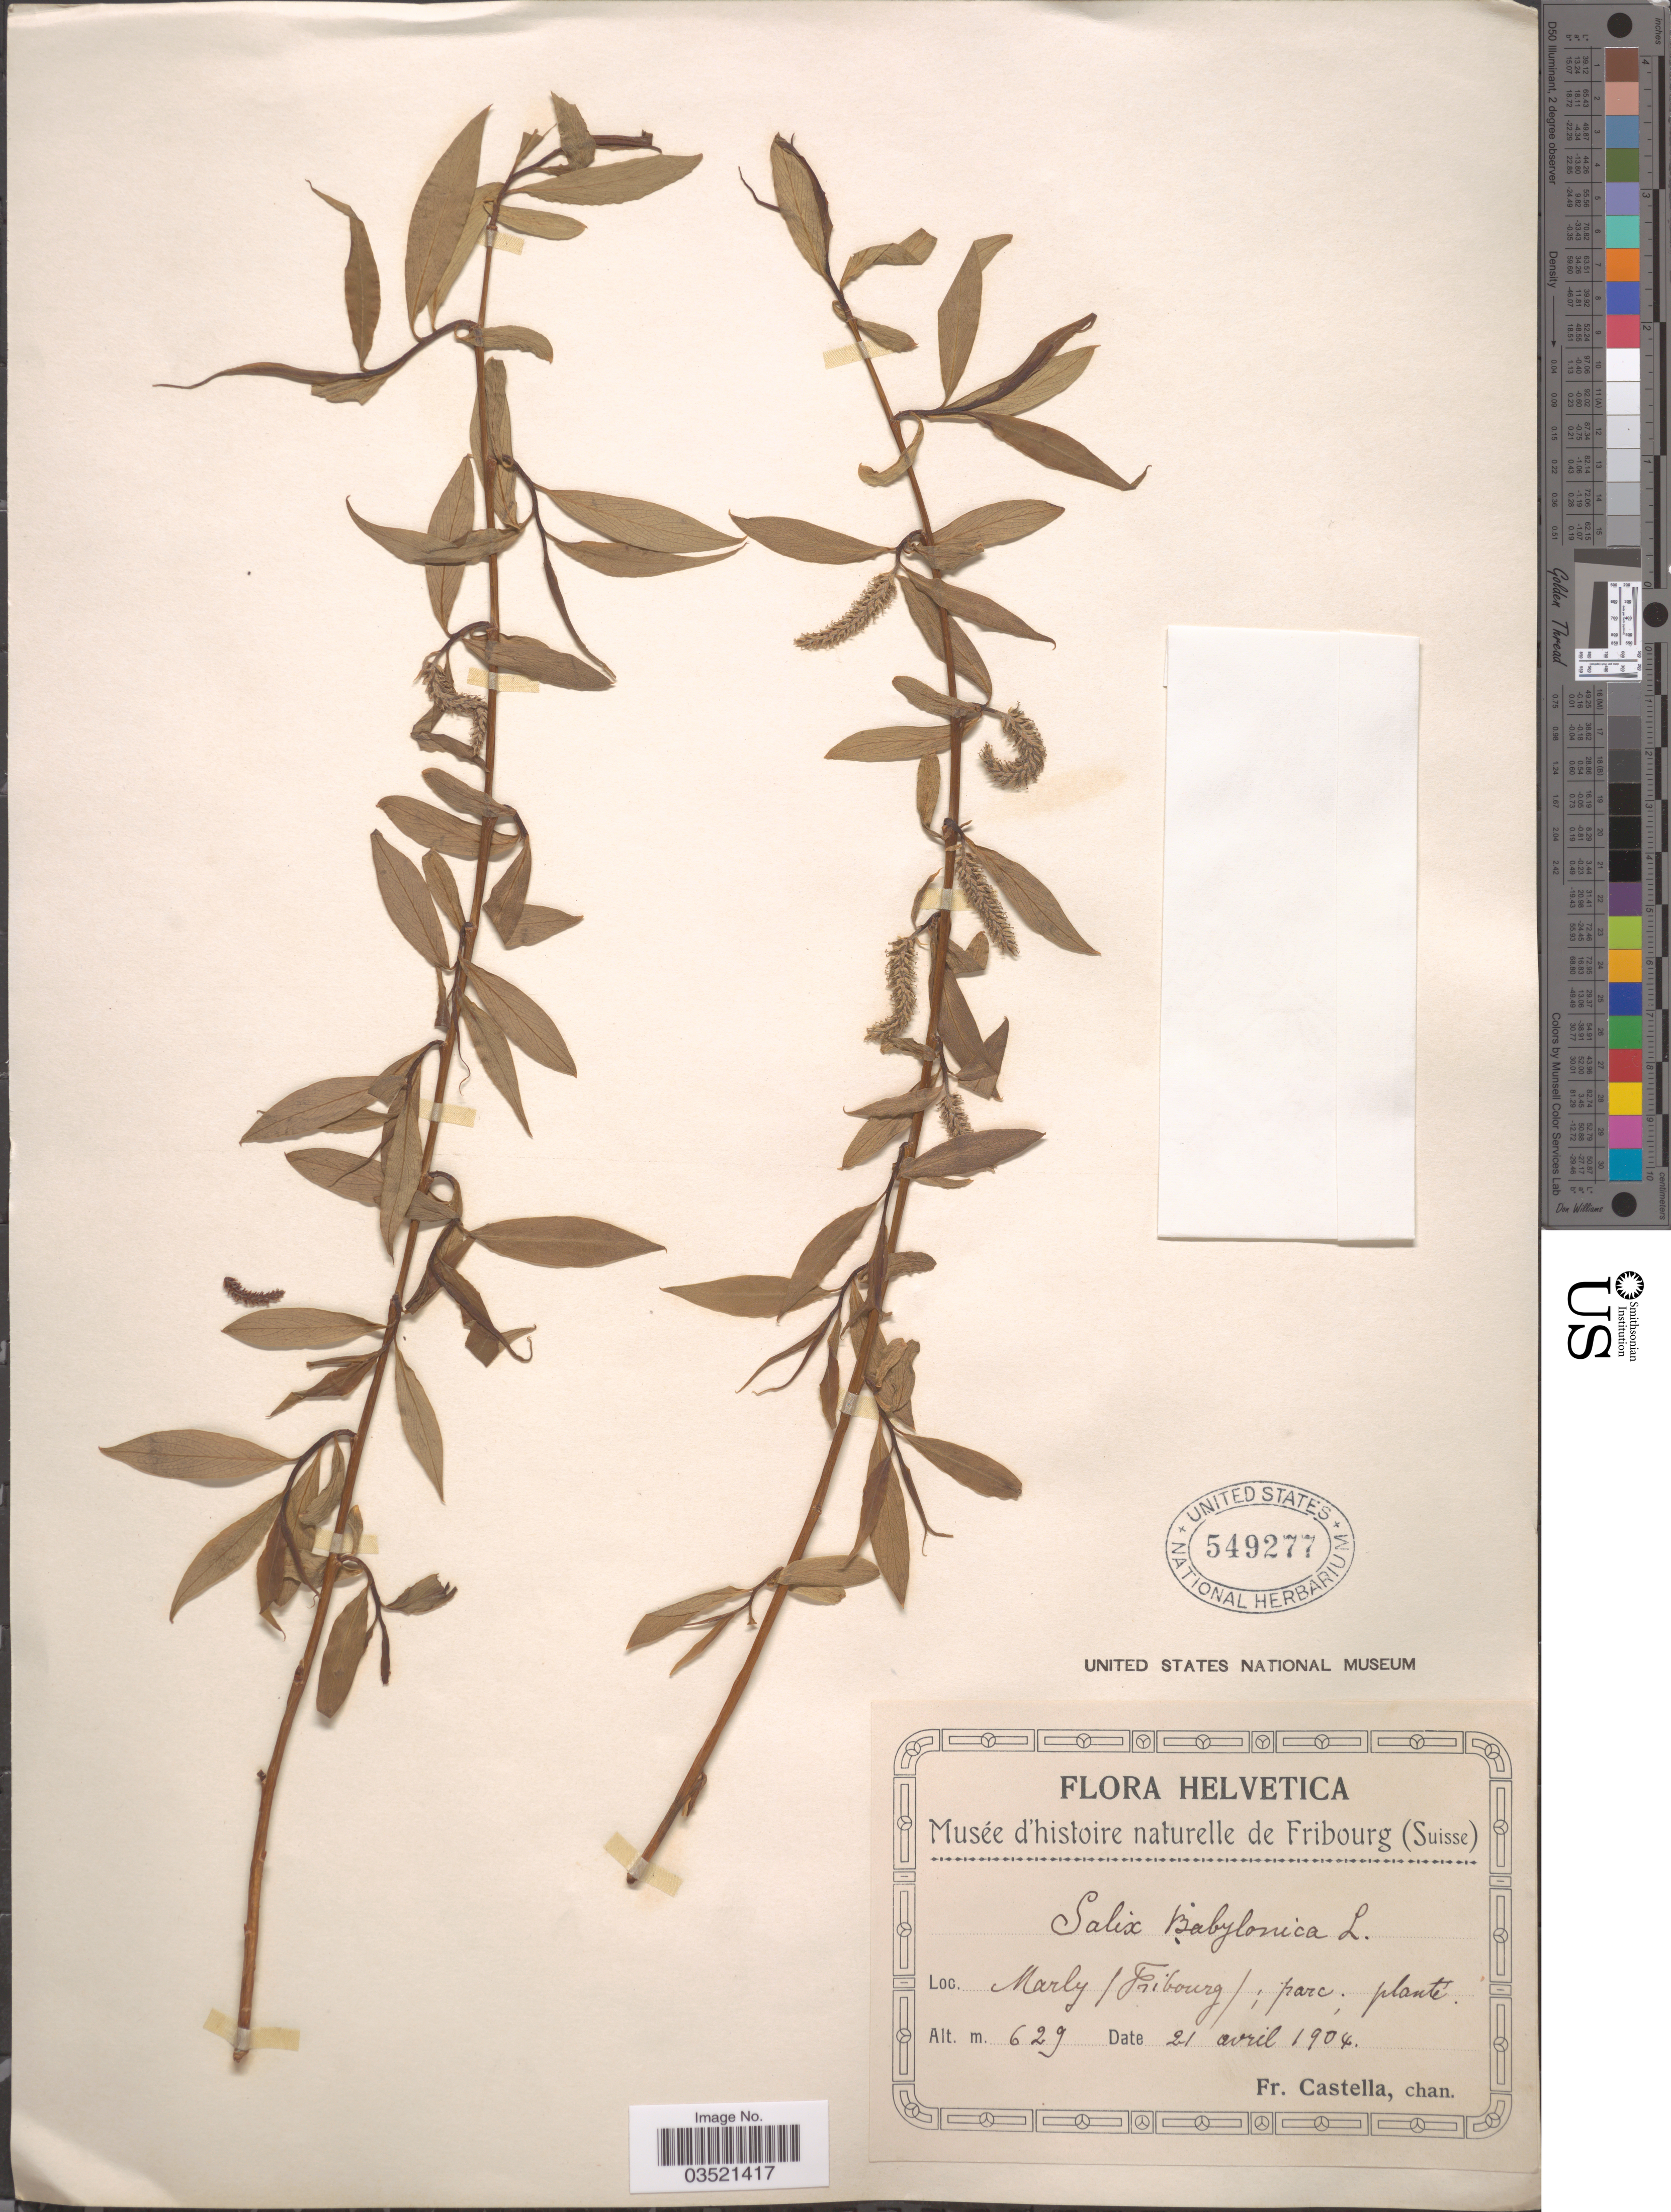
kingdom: Plantae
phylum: Tracheophyta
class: Magnoliopsida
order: Malpighiales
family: Salicaceae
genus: Salix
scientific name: Salix babylonica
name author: L.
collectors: Fr. Castella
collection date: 1904-04-21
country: Switzerland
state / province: Fribourg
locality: Helvetica, Marly/ Fribourg.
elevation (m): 629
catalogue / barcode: US 549277